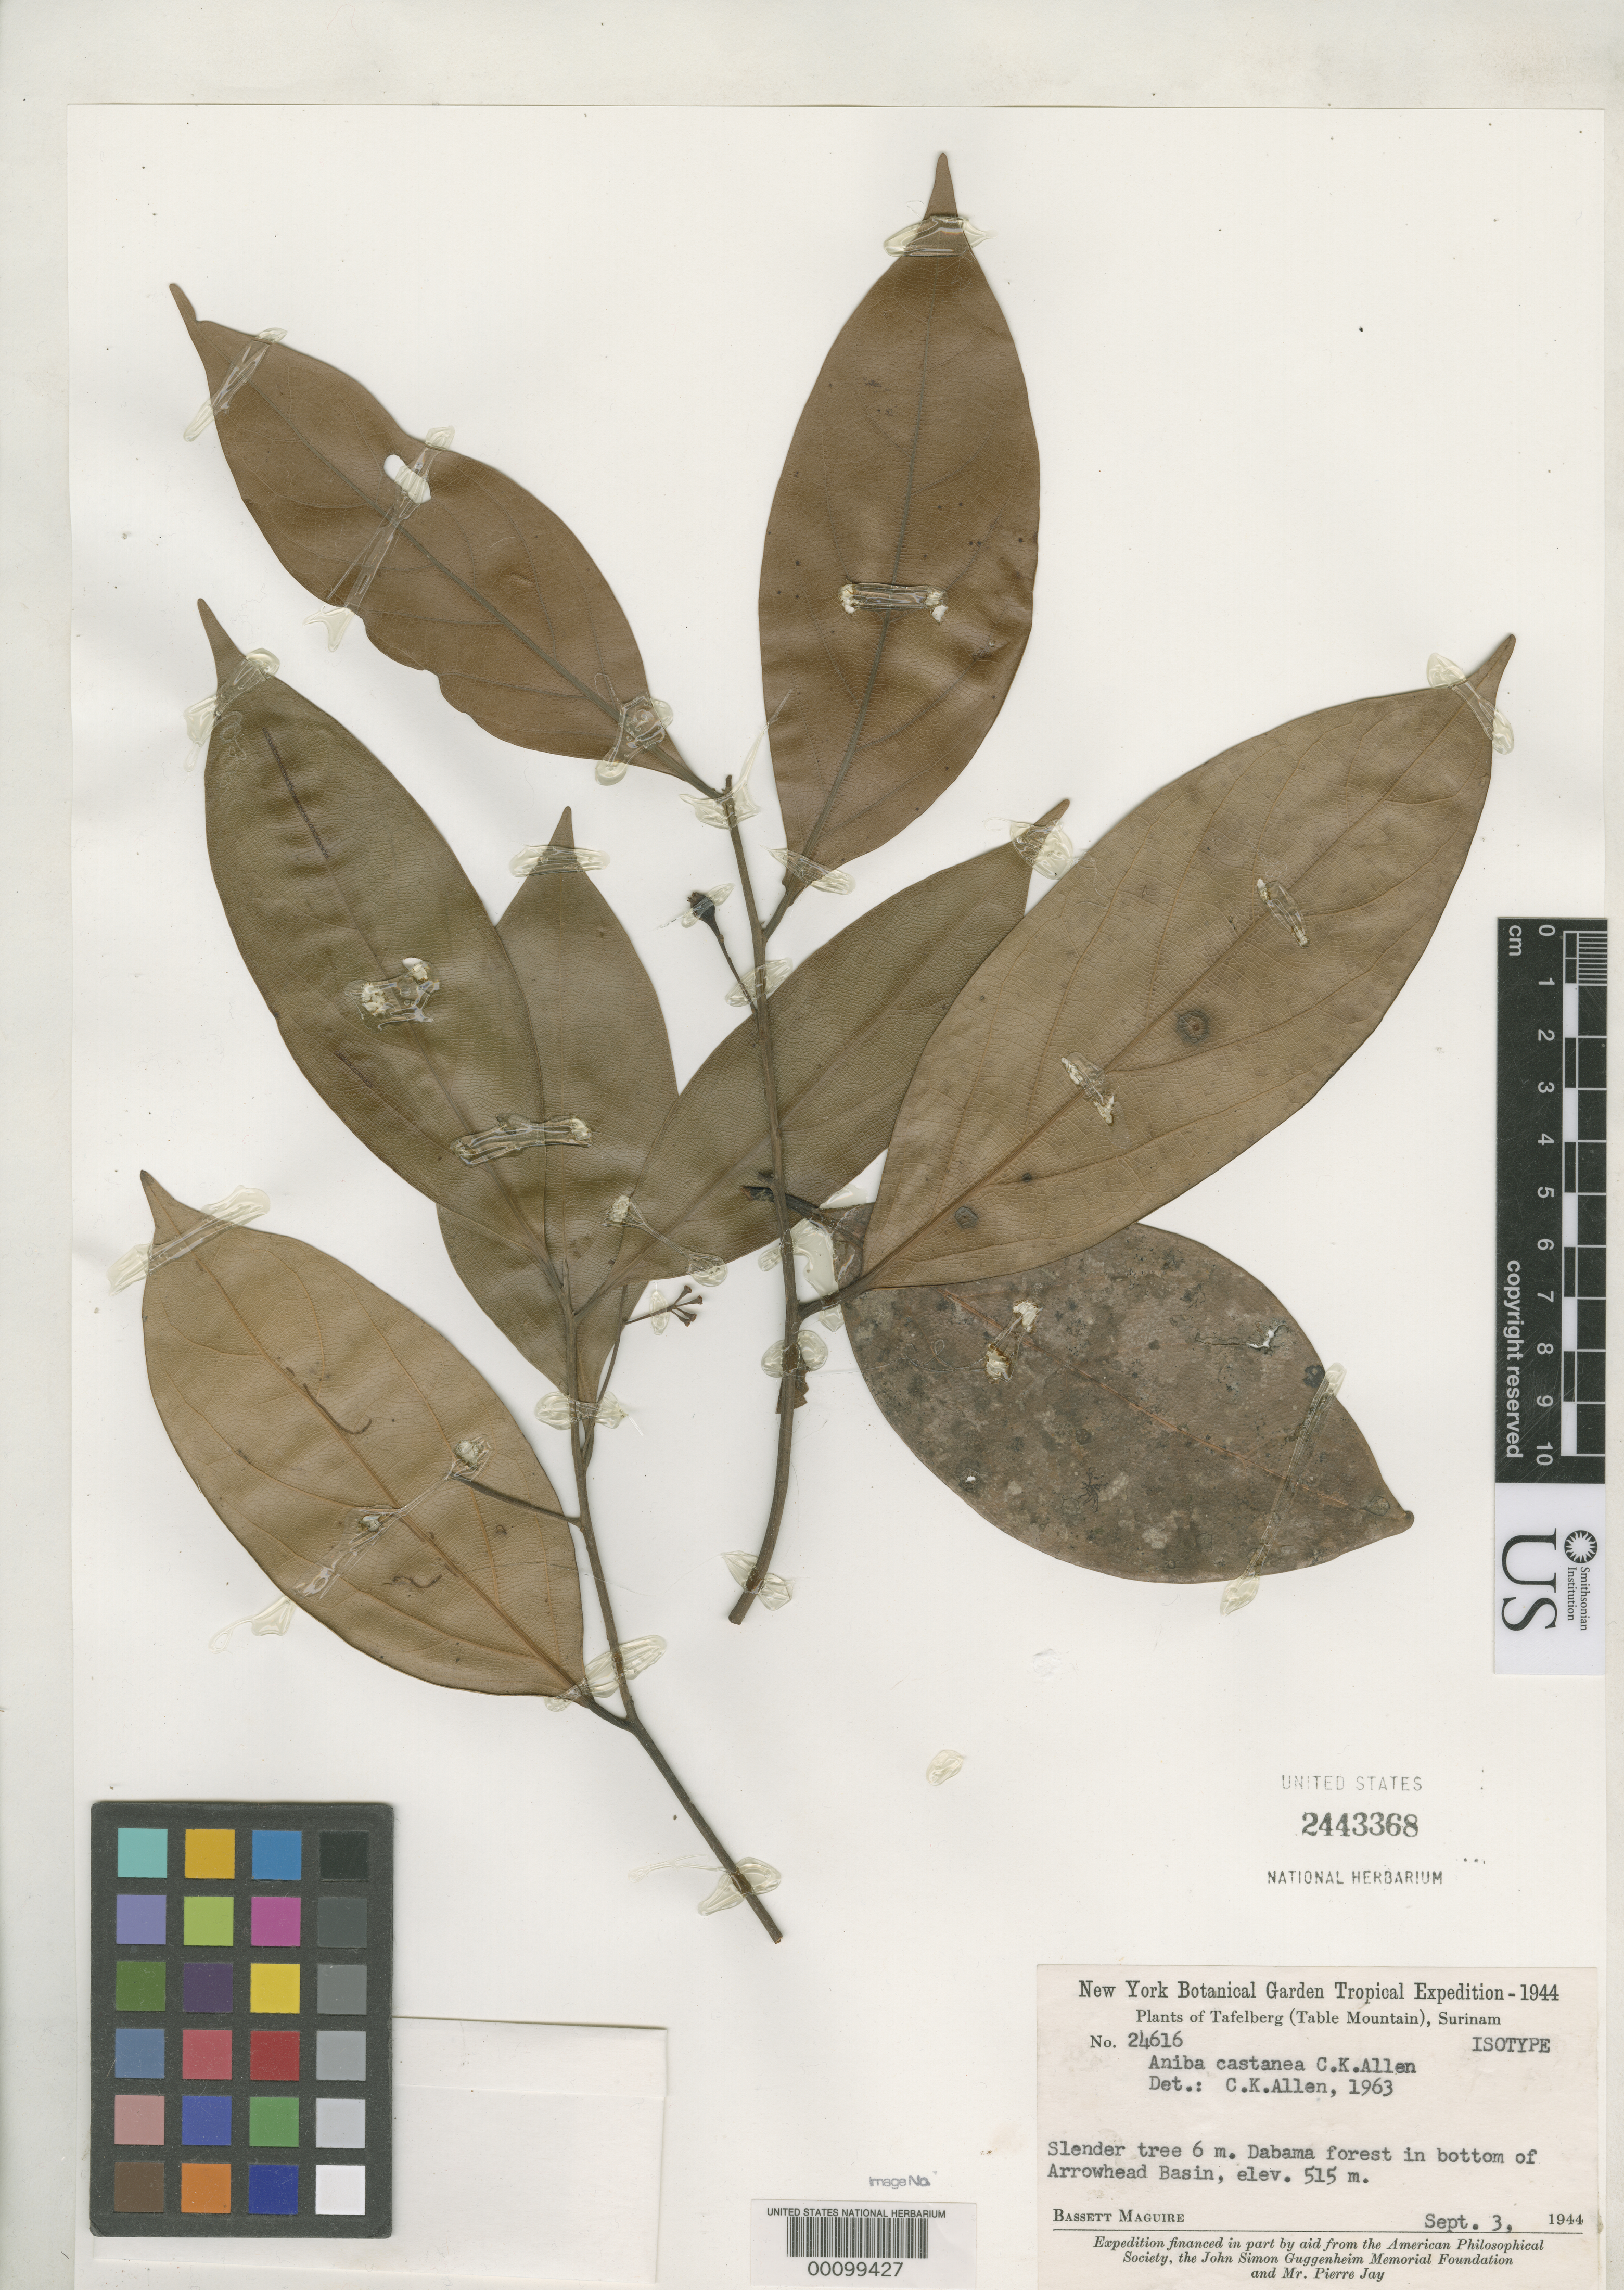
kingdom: Plantae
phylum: Tracheophyta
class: Magnoliopsida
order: Laurales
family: Lauraceae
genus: Aniba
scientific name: Aniba castanea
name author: C.K. Allen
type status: Isotype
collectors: B. Maguire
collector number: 24616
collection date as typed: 03 Sep 1944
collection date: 1944-09-03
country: Suriname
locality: Tafelberg (plateau).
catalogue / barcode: US 2443368